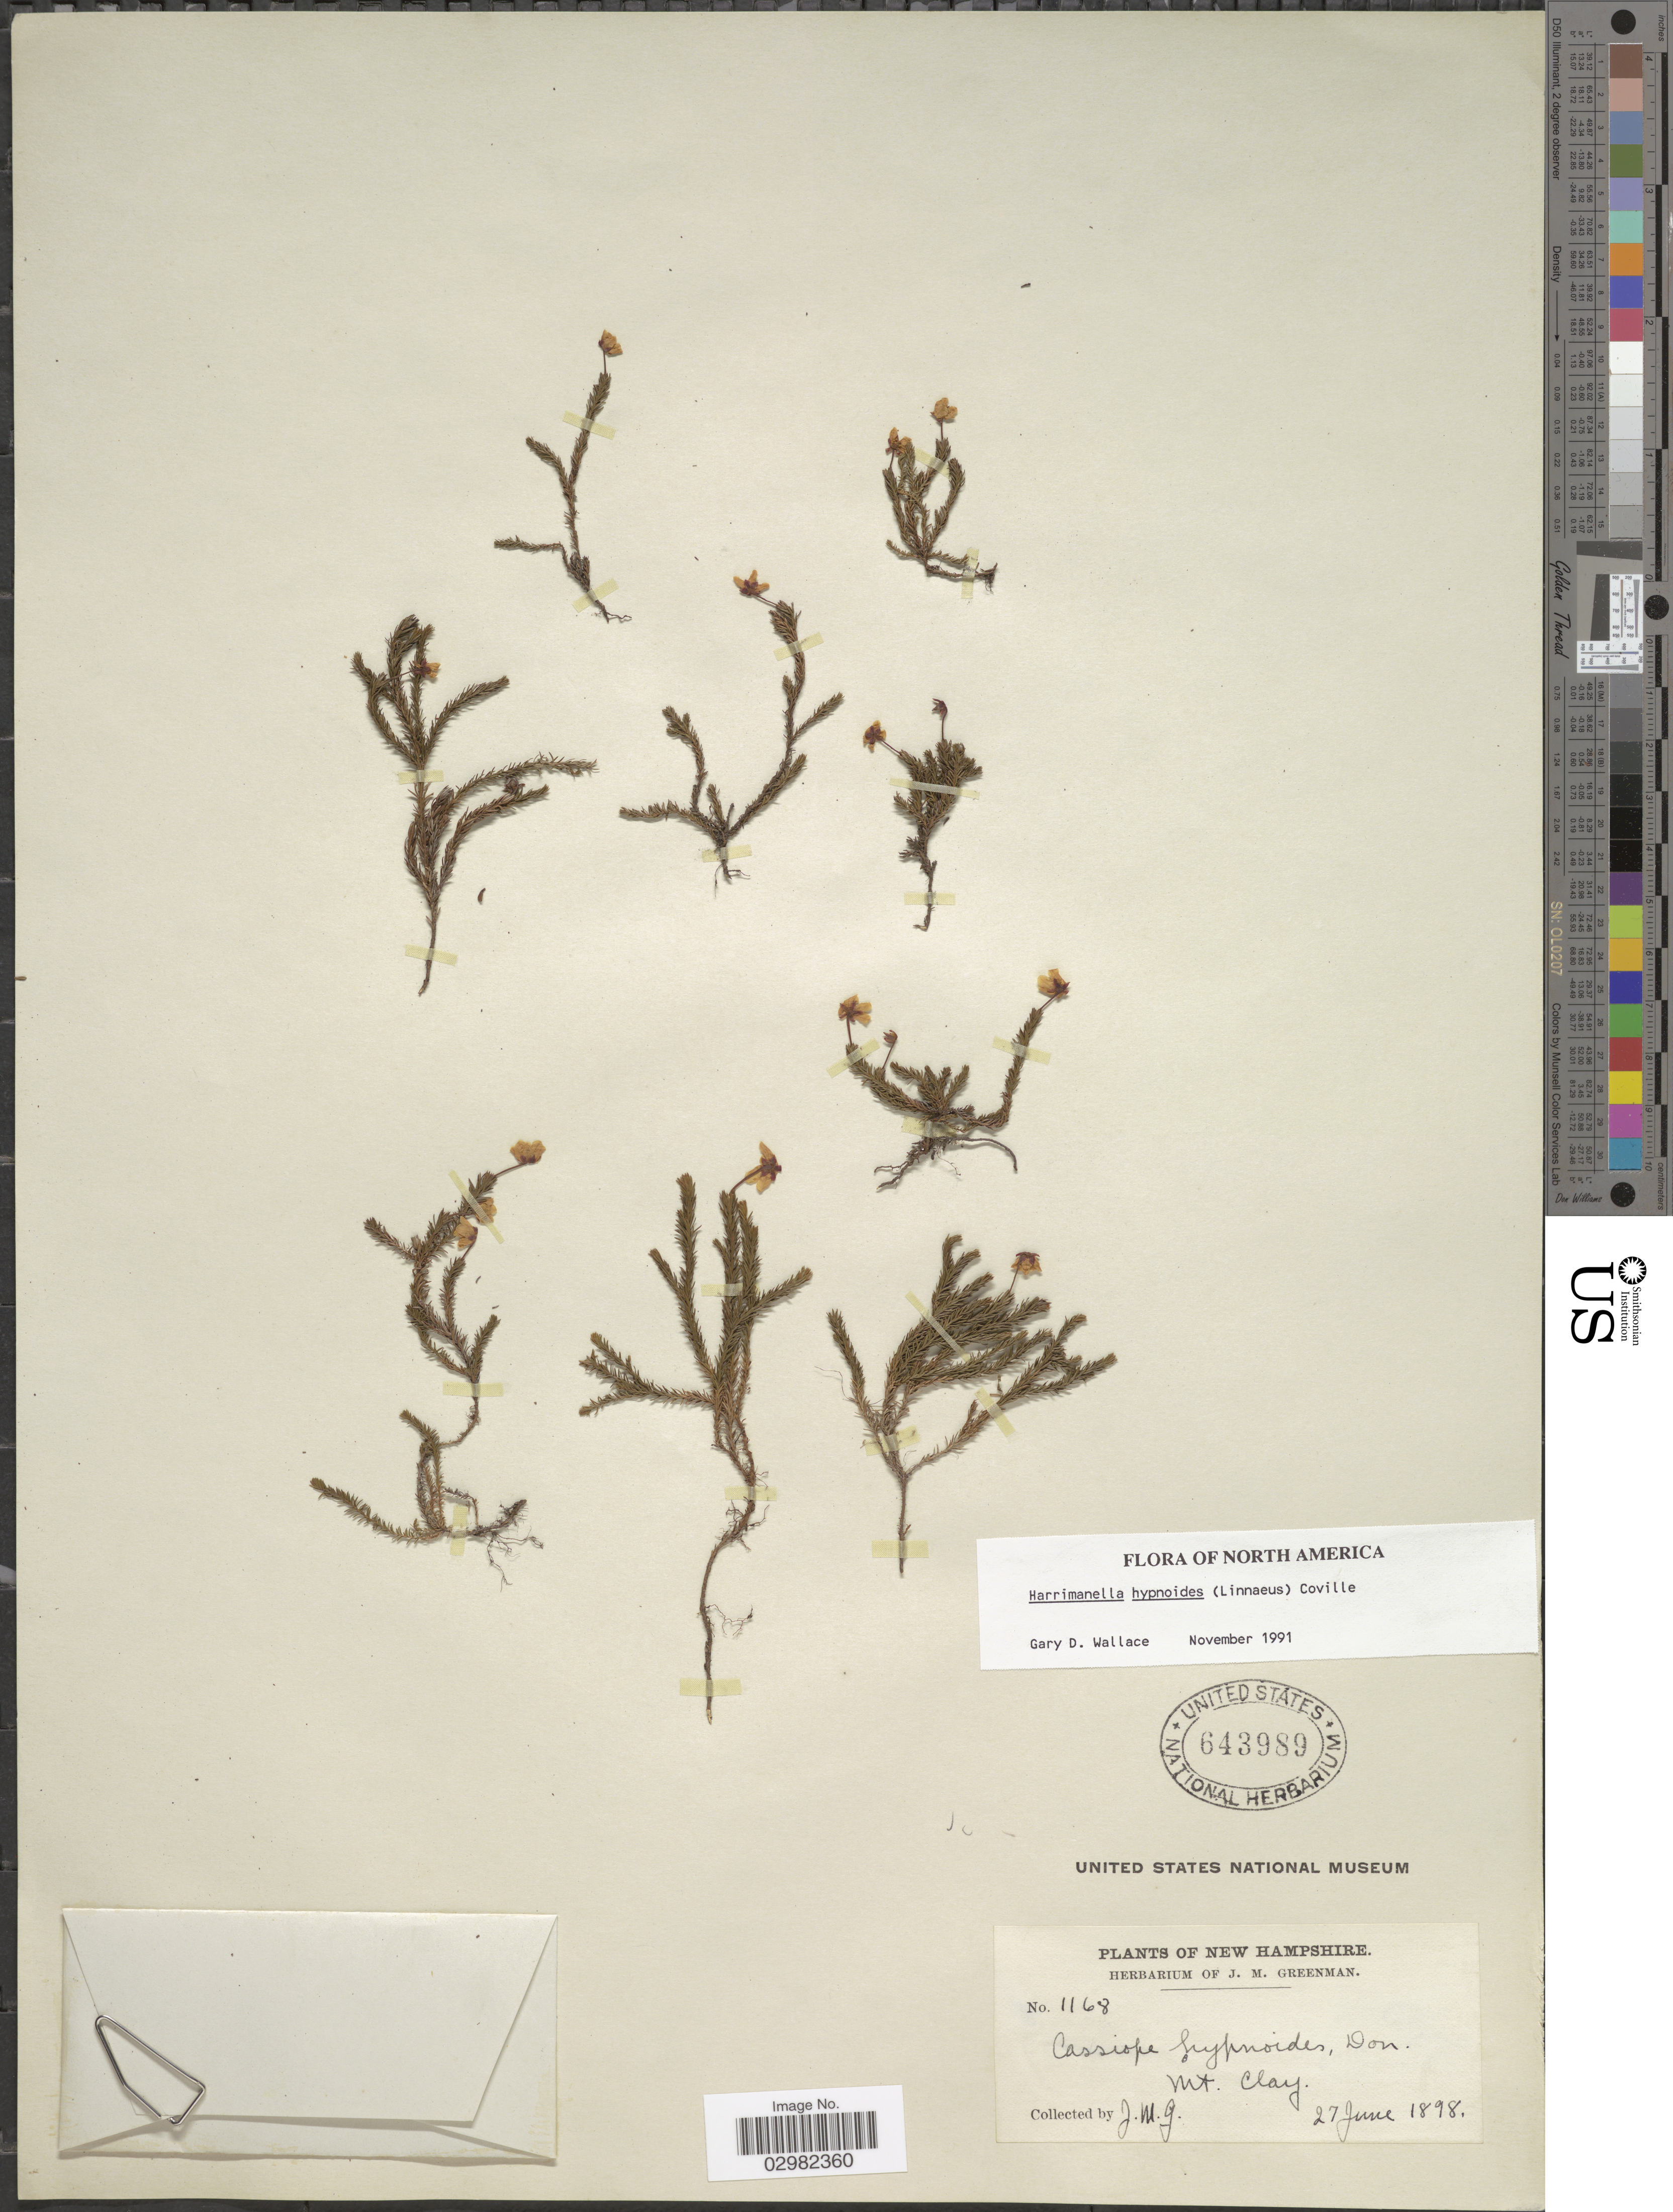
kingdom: Plantae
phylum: Tracheophyta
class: Magnoliopsida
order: Ericales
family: Ericaceae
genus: Harrimanella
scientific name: Harrimanella hypnoides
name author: (L.) Coville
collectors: J. M. Greenman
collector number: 1168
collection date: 1898-06-27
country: United States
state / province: New Hampshire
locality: Mt. Clay.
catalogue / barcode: US 643989